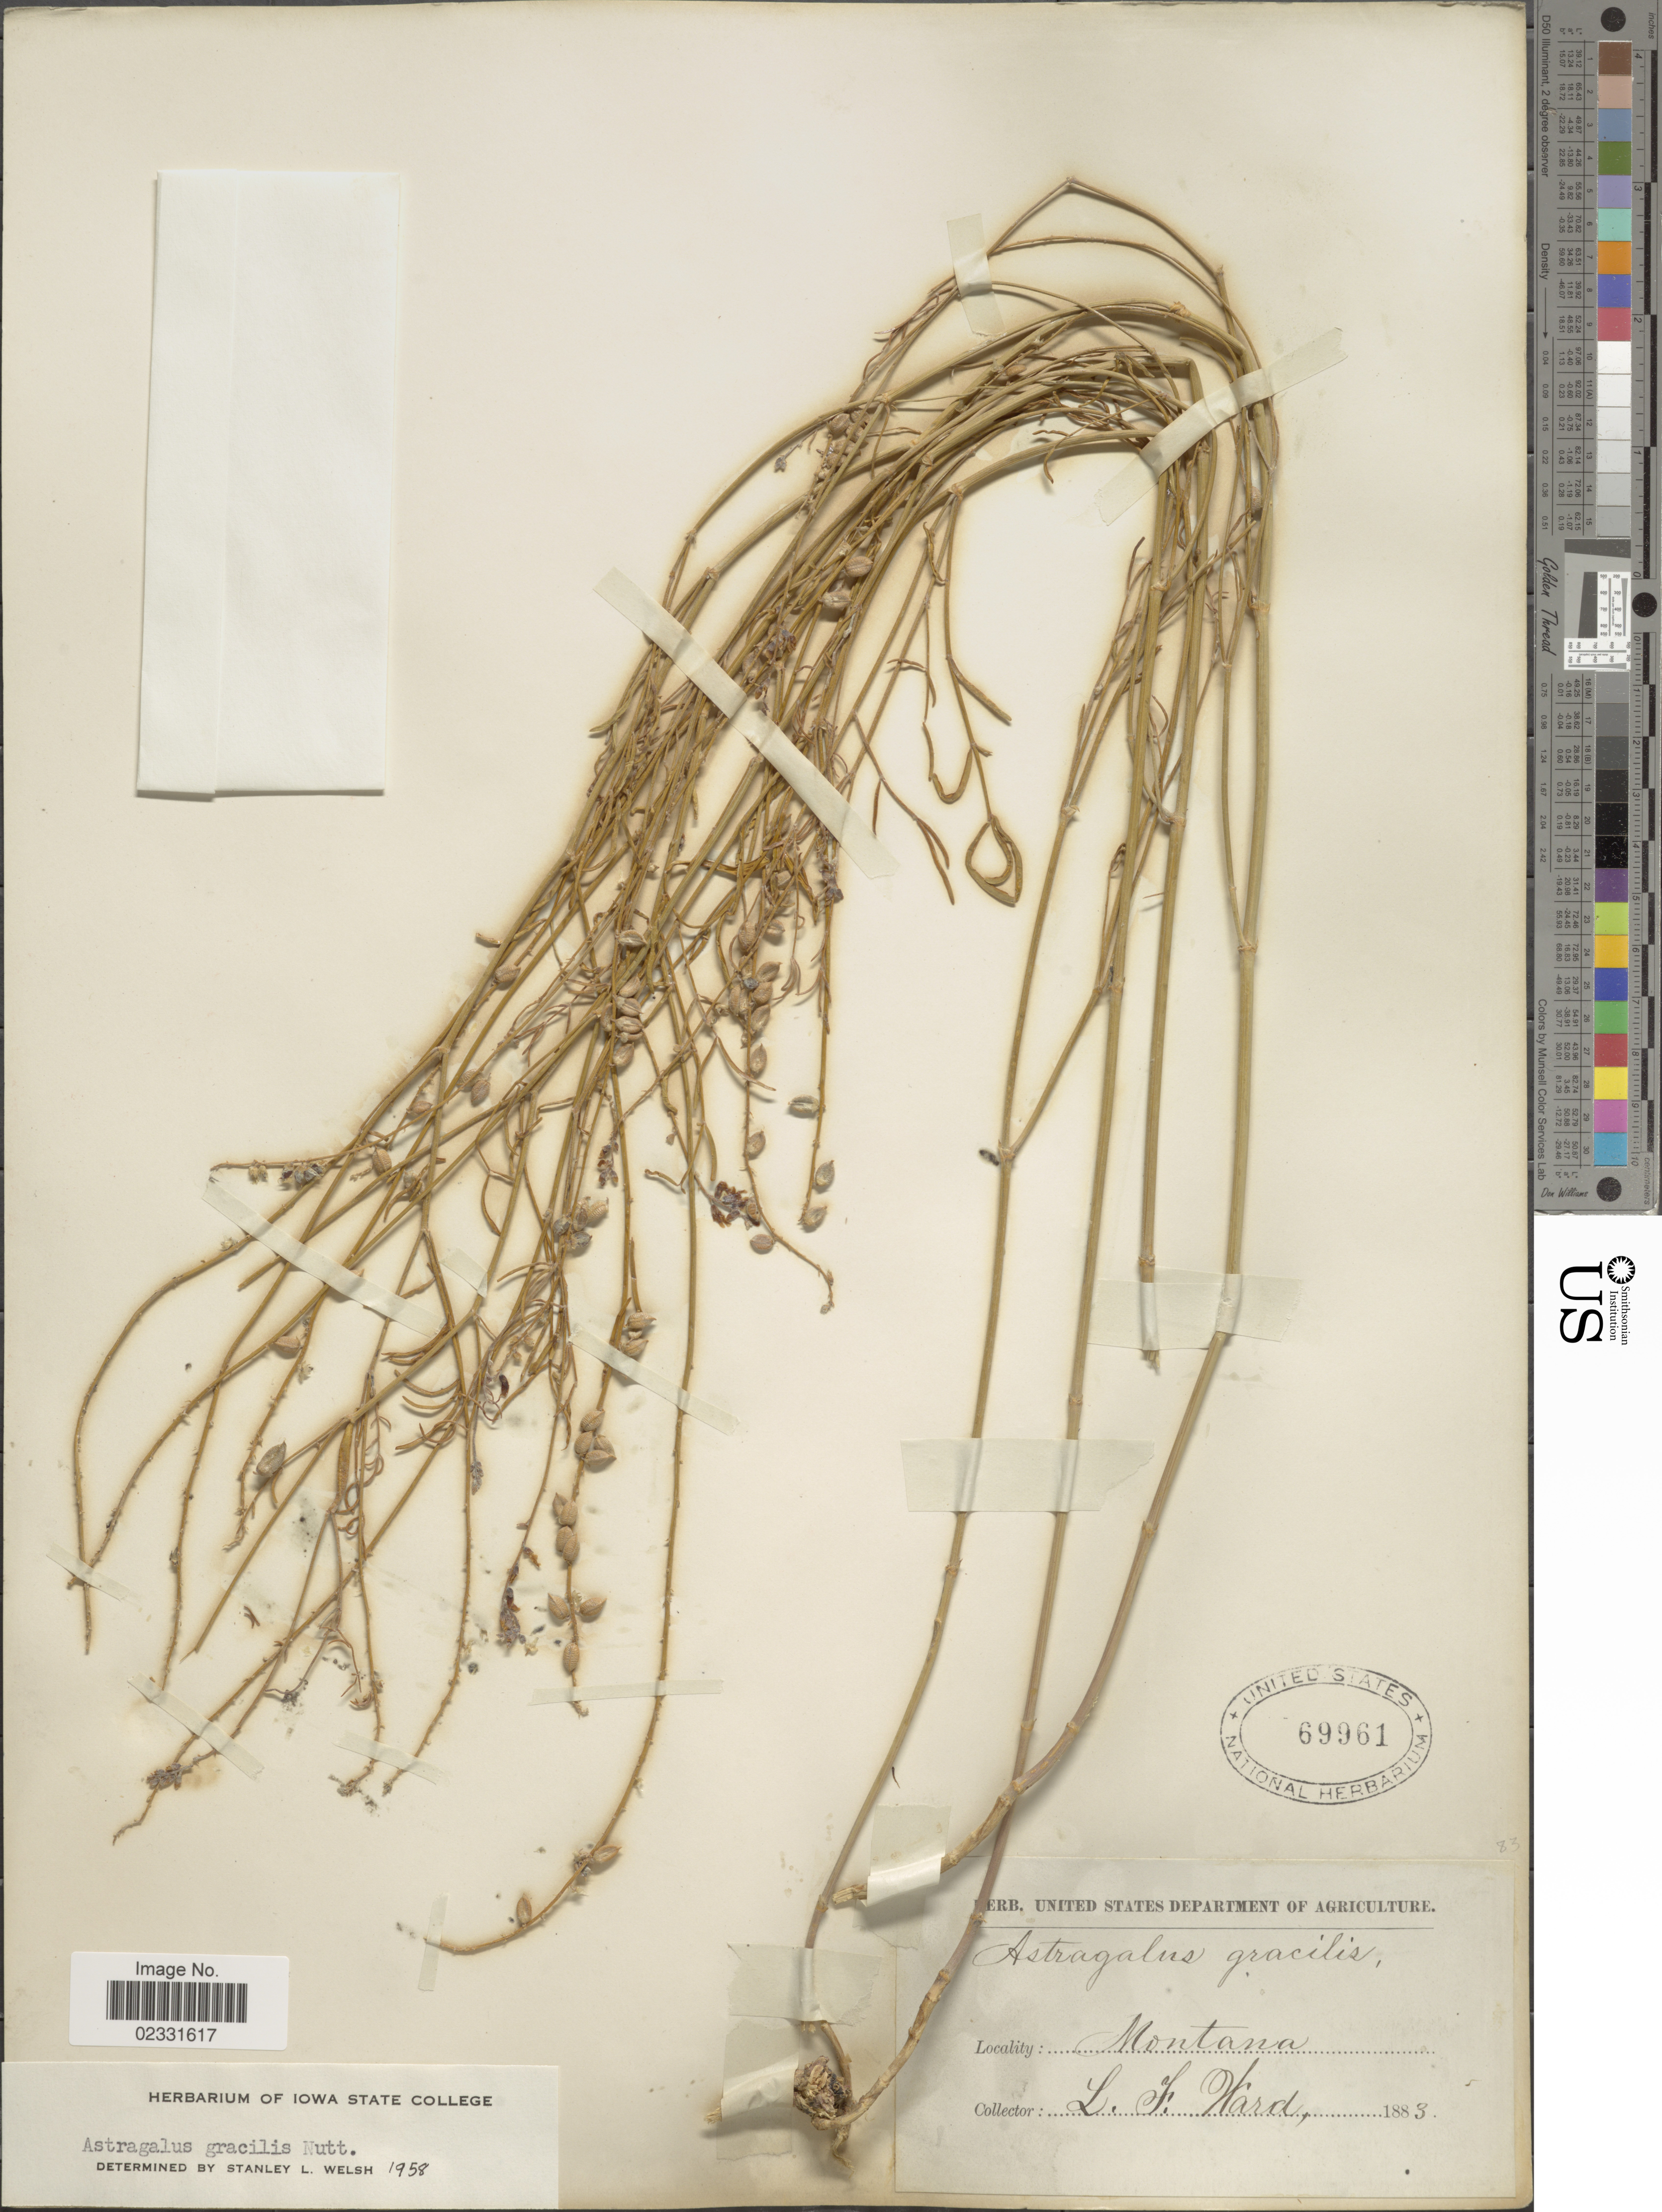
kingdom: Plantae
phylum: Tracheophyta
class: Magnoliopsida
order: Fabales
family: Fabaceae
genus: Astragalus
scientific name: Astragalus gracilis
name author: Nutt.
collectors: L. Ward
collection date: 1883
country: United States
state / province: Montana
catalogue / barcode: US 69961